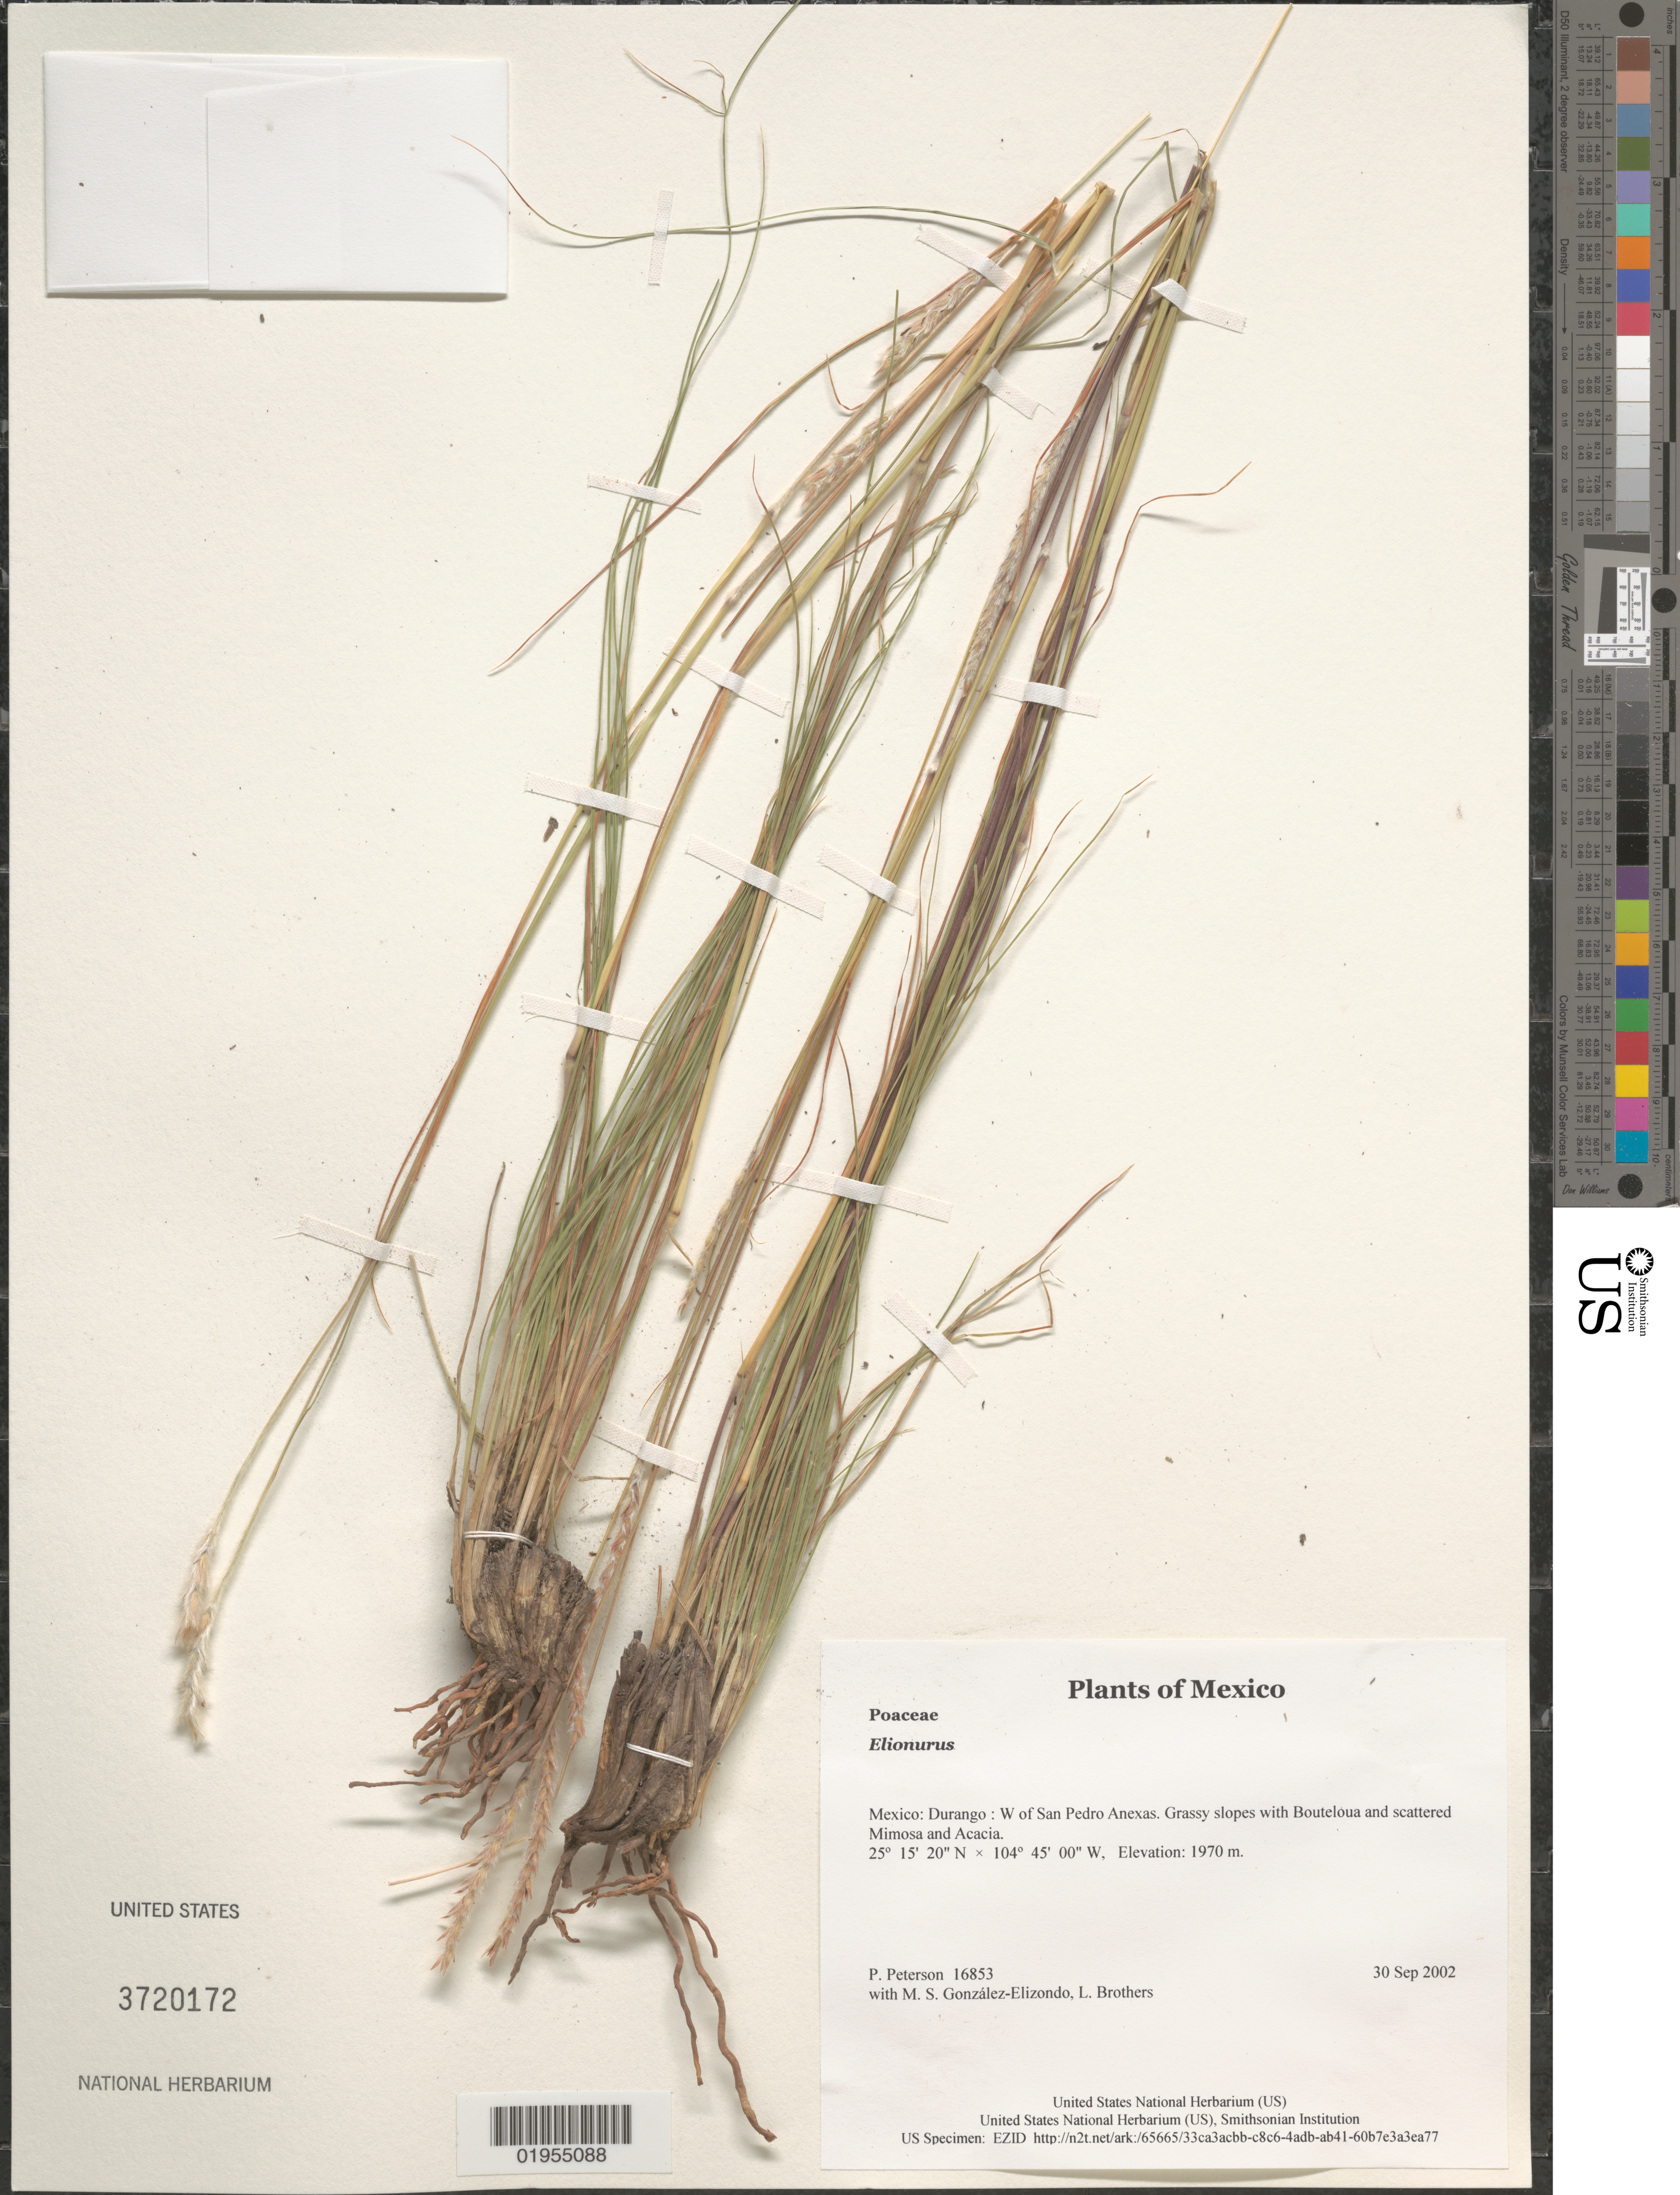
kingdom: Plantae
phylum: Tracheophyta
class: Liliopsida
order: Poales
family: Poaceae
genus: Elionurus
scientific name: Elionurus sp.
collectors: P. M. Peterson, M. S. González-Elizondo & L. E. Brothers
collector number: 16853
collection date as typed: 30 Sep 2002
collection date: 2002-09-30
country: Mexico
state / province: Durango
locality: W of San Pedro Anexas. Grassy slopes with Bouteloua and scattered Mimosa and Acacia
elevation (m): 1970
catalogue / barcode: US 3720172